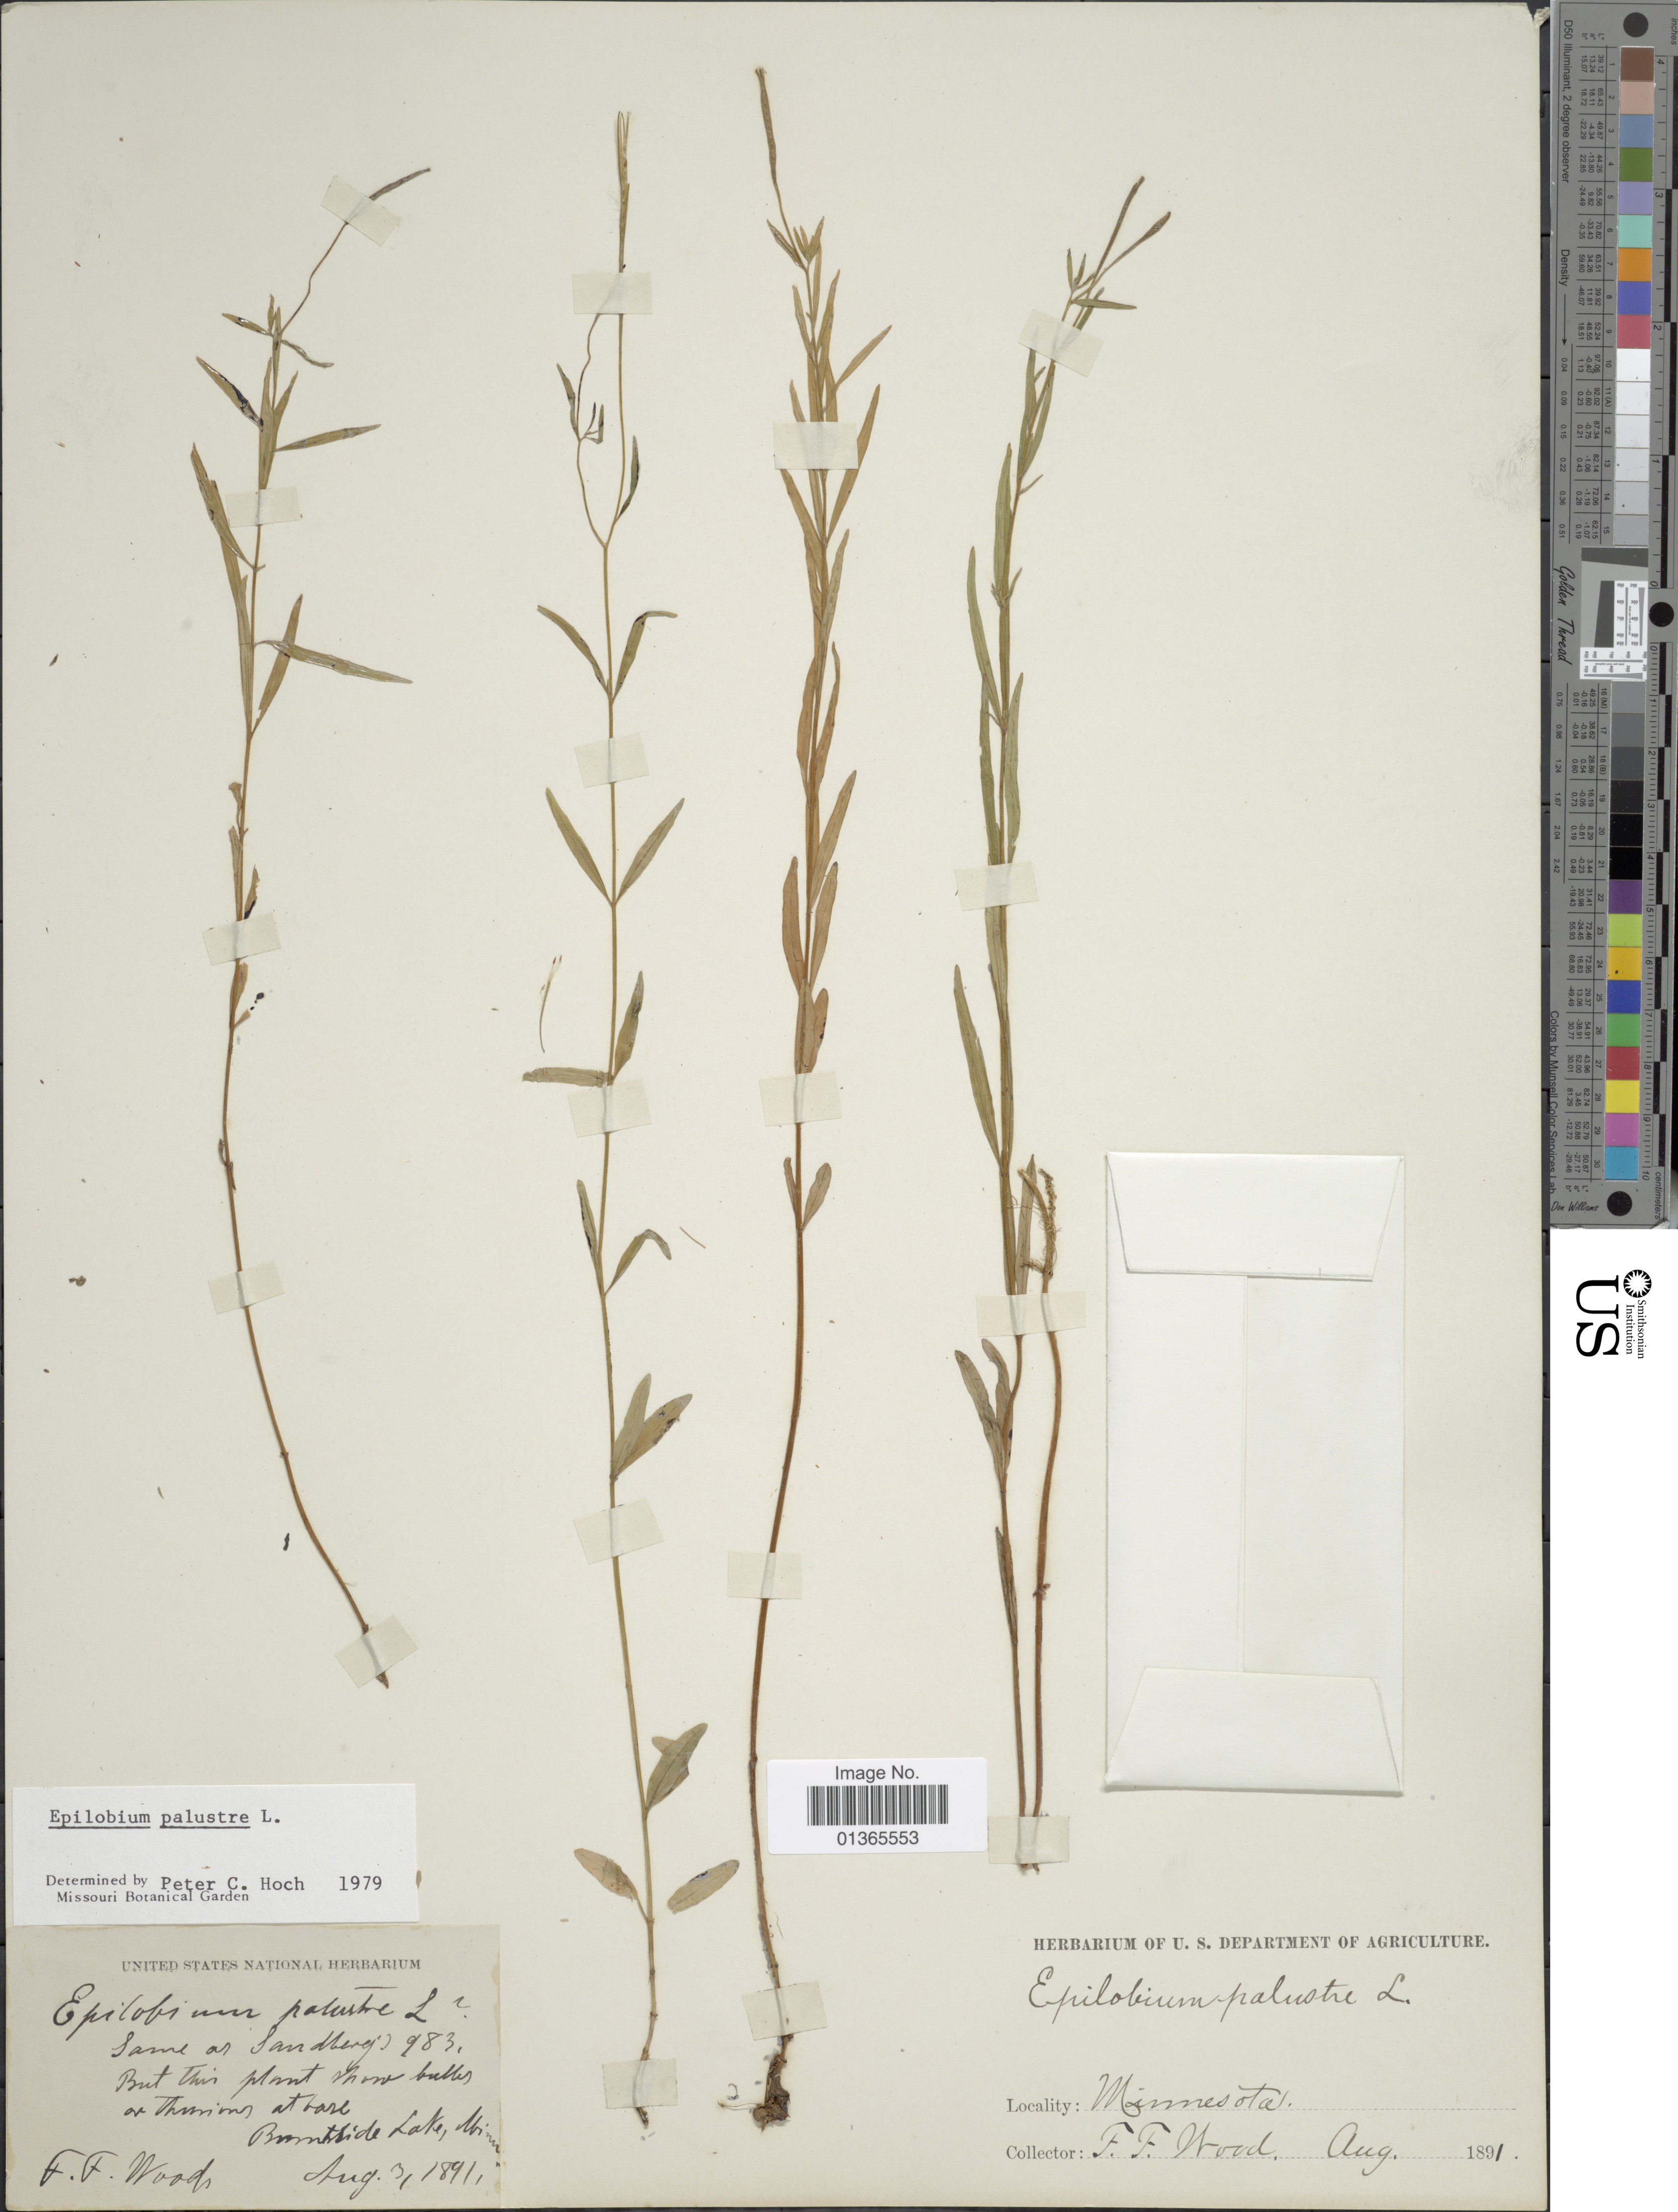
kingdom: Plantae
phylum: Tracheophyta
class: Magnoliopsida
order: Myrtales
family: Onagraceae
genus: Epilobium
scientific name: Epilobium palustre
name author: L.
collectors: F. Woods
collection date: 1891-08-03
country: United States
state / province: Minnesota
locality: Burntside Lake.